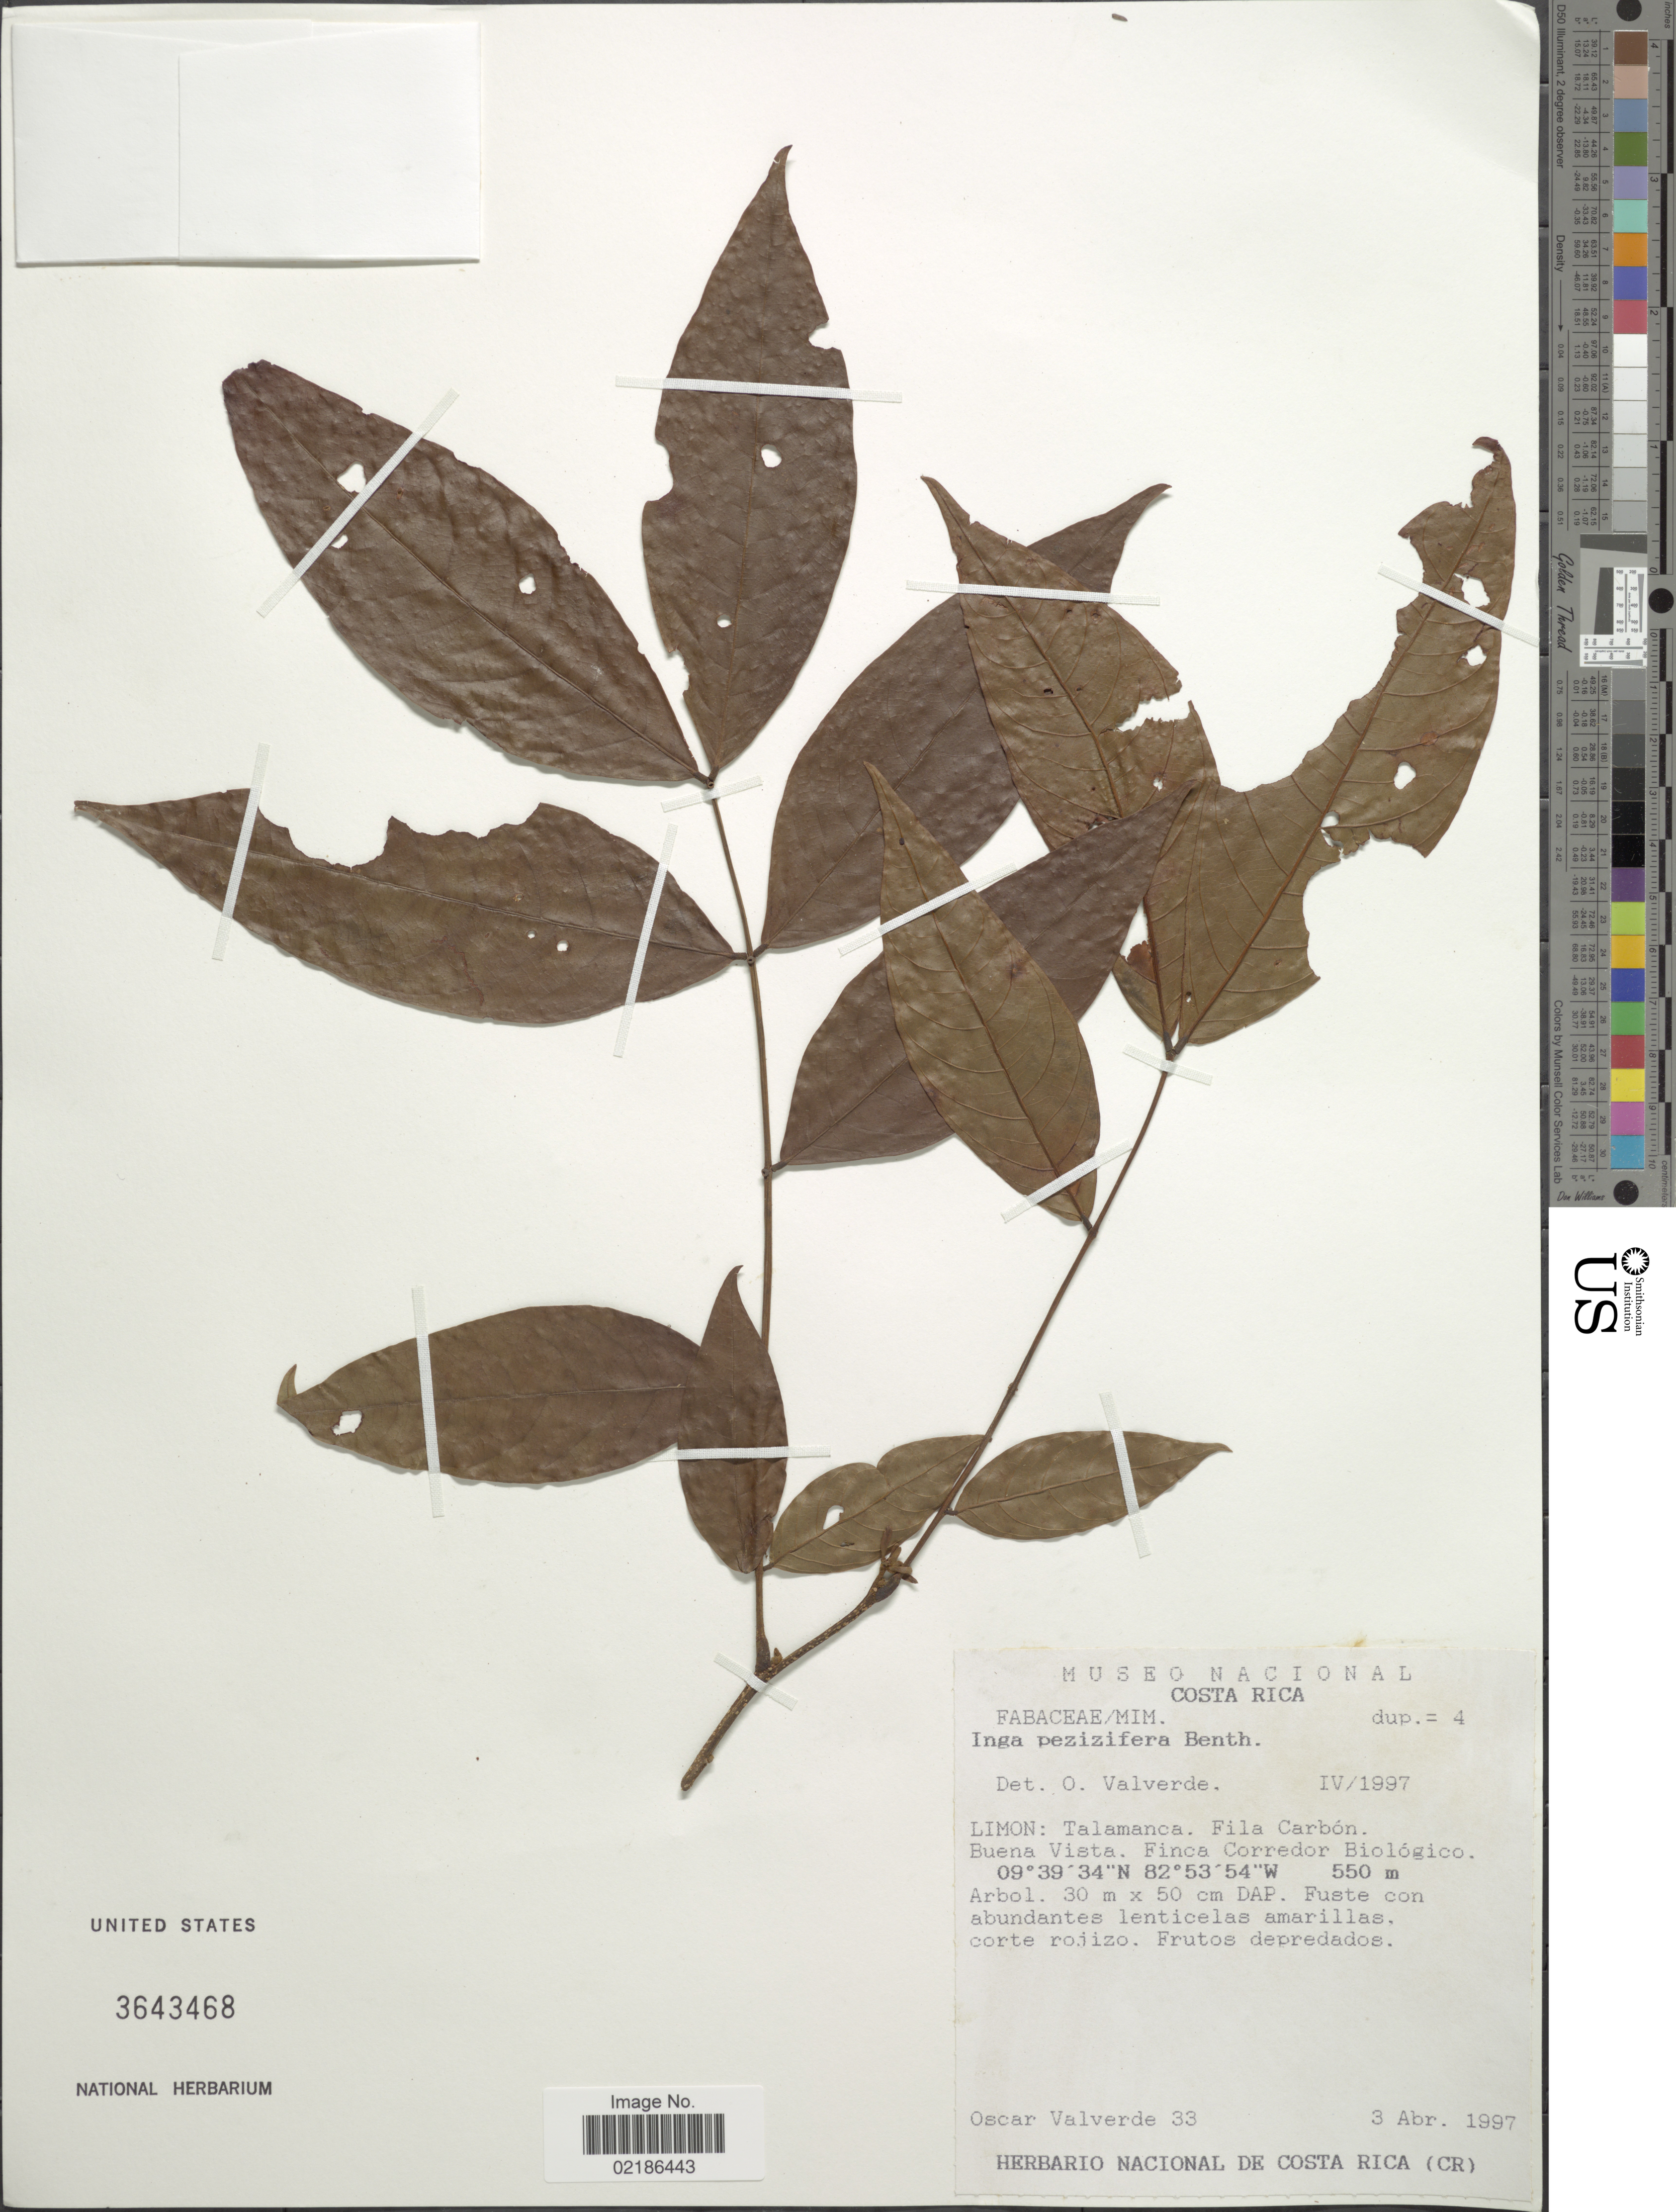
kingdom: Plantae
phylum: Tracheophyta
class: Magnoliopsida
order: Fabales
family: Fabaceae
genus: Inga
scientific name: Inga pezizifera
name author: Benth.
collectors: O. Valverde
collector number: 33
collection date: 1997-04-03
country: Costa Rica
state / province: Limón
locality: Talamanca, Fila Carbon, Buena Vista, Finca Corredor Biologico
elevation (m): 550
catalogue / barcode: US 3643468